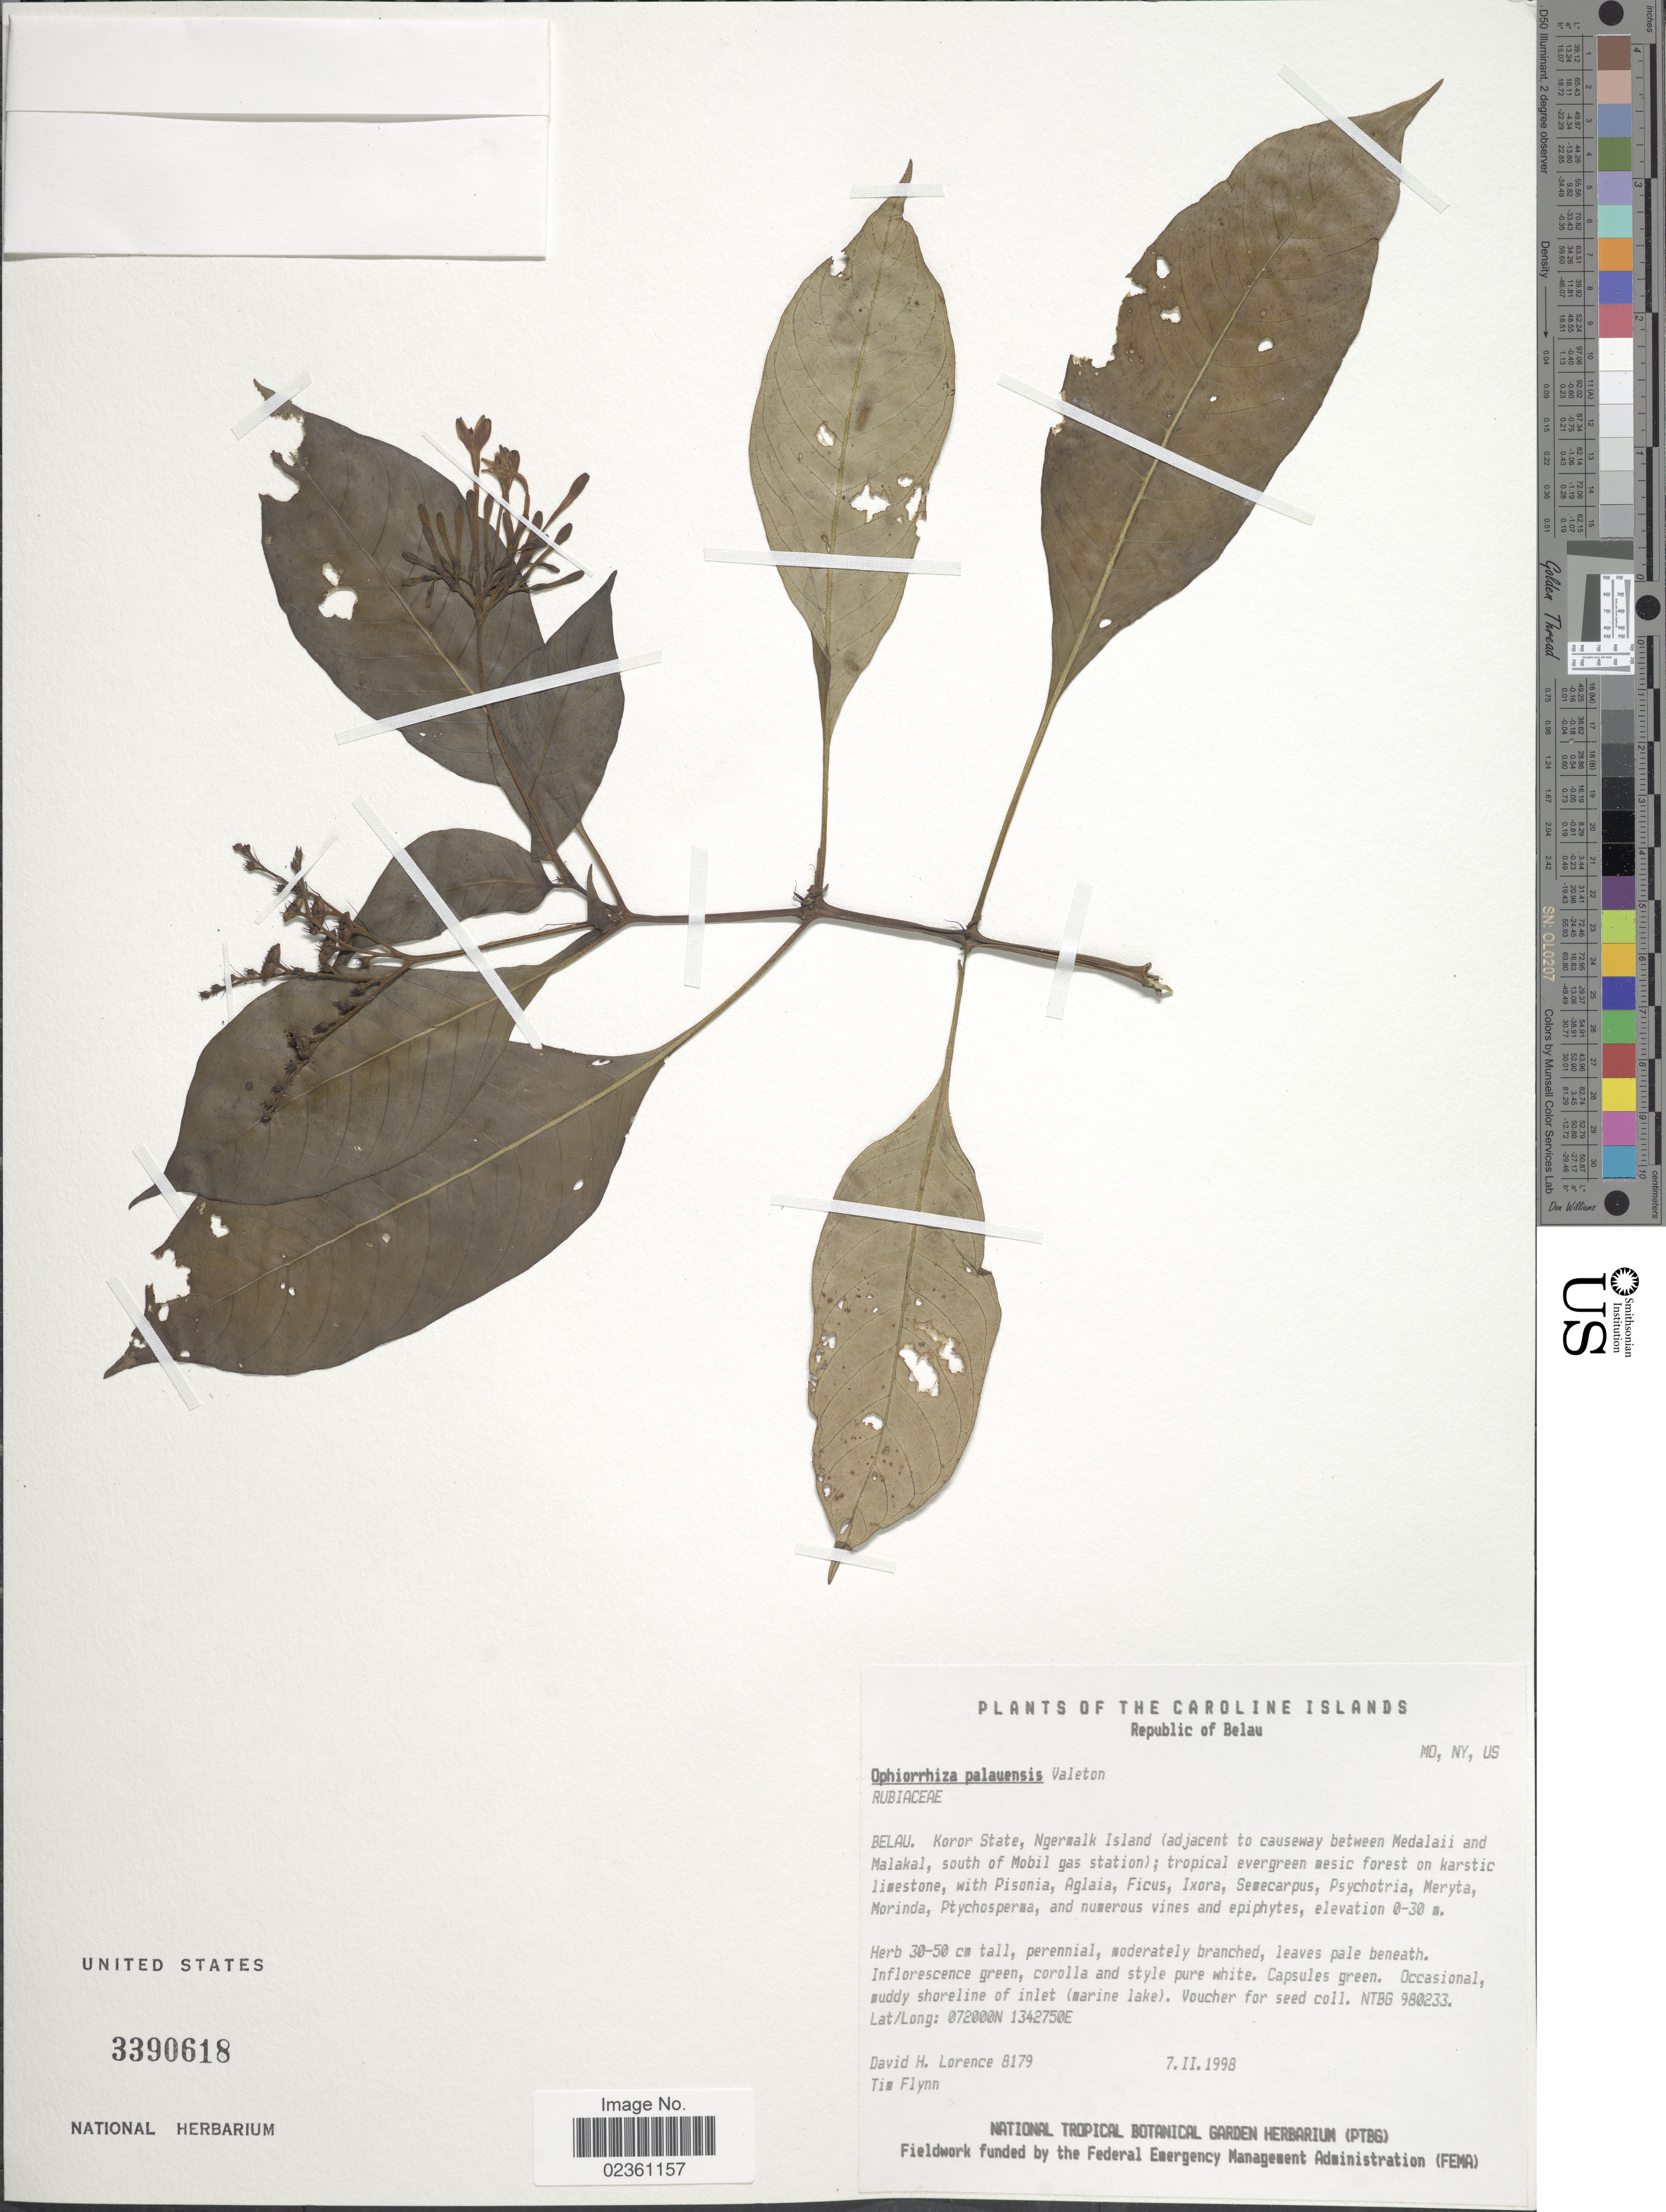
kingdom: Plantae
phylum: Tracheophyta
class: Magnoliopsida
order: Gentianales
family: Rubiaceae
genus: Ophiorrhiza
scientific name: Ophiorrhiza palauensis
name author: Valeton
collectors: D. Lorence & T. Flynn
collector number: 8179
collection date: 1998-02-07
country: Palau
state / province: Koror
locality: Koror State, Ngerwalk Island (adjacent to causeway between Medalaii and Malakal, south of Mobil gas station); tropical evergreen mesic forest on karstic limestone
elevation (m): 0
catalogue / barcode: US 3390618